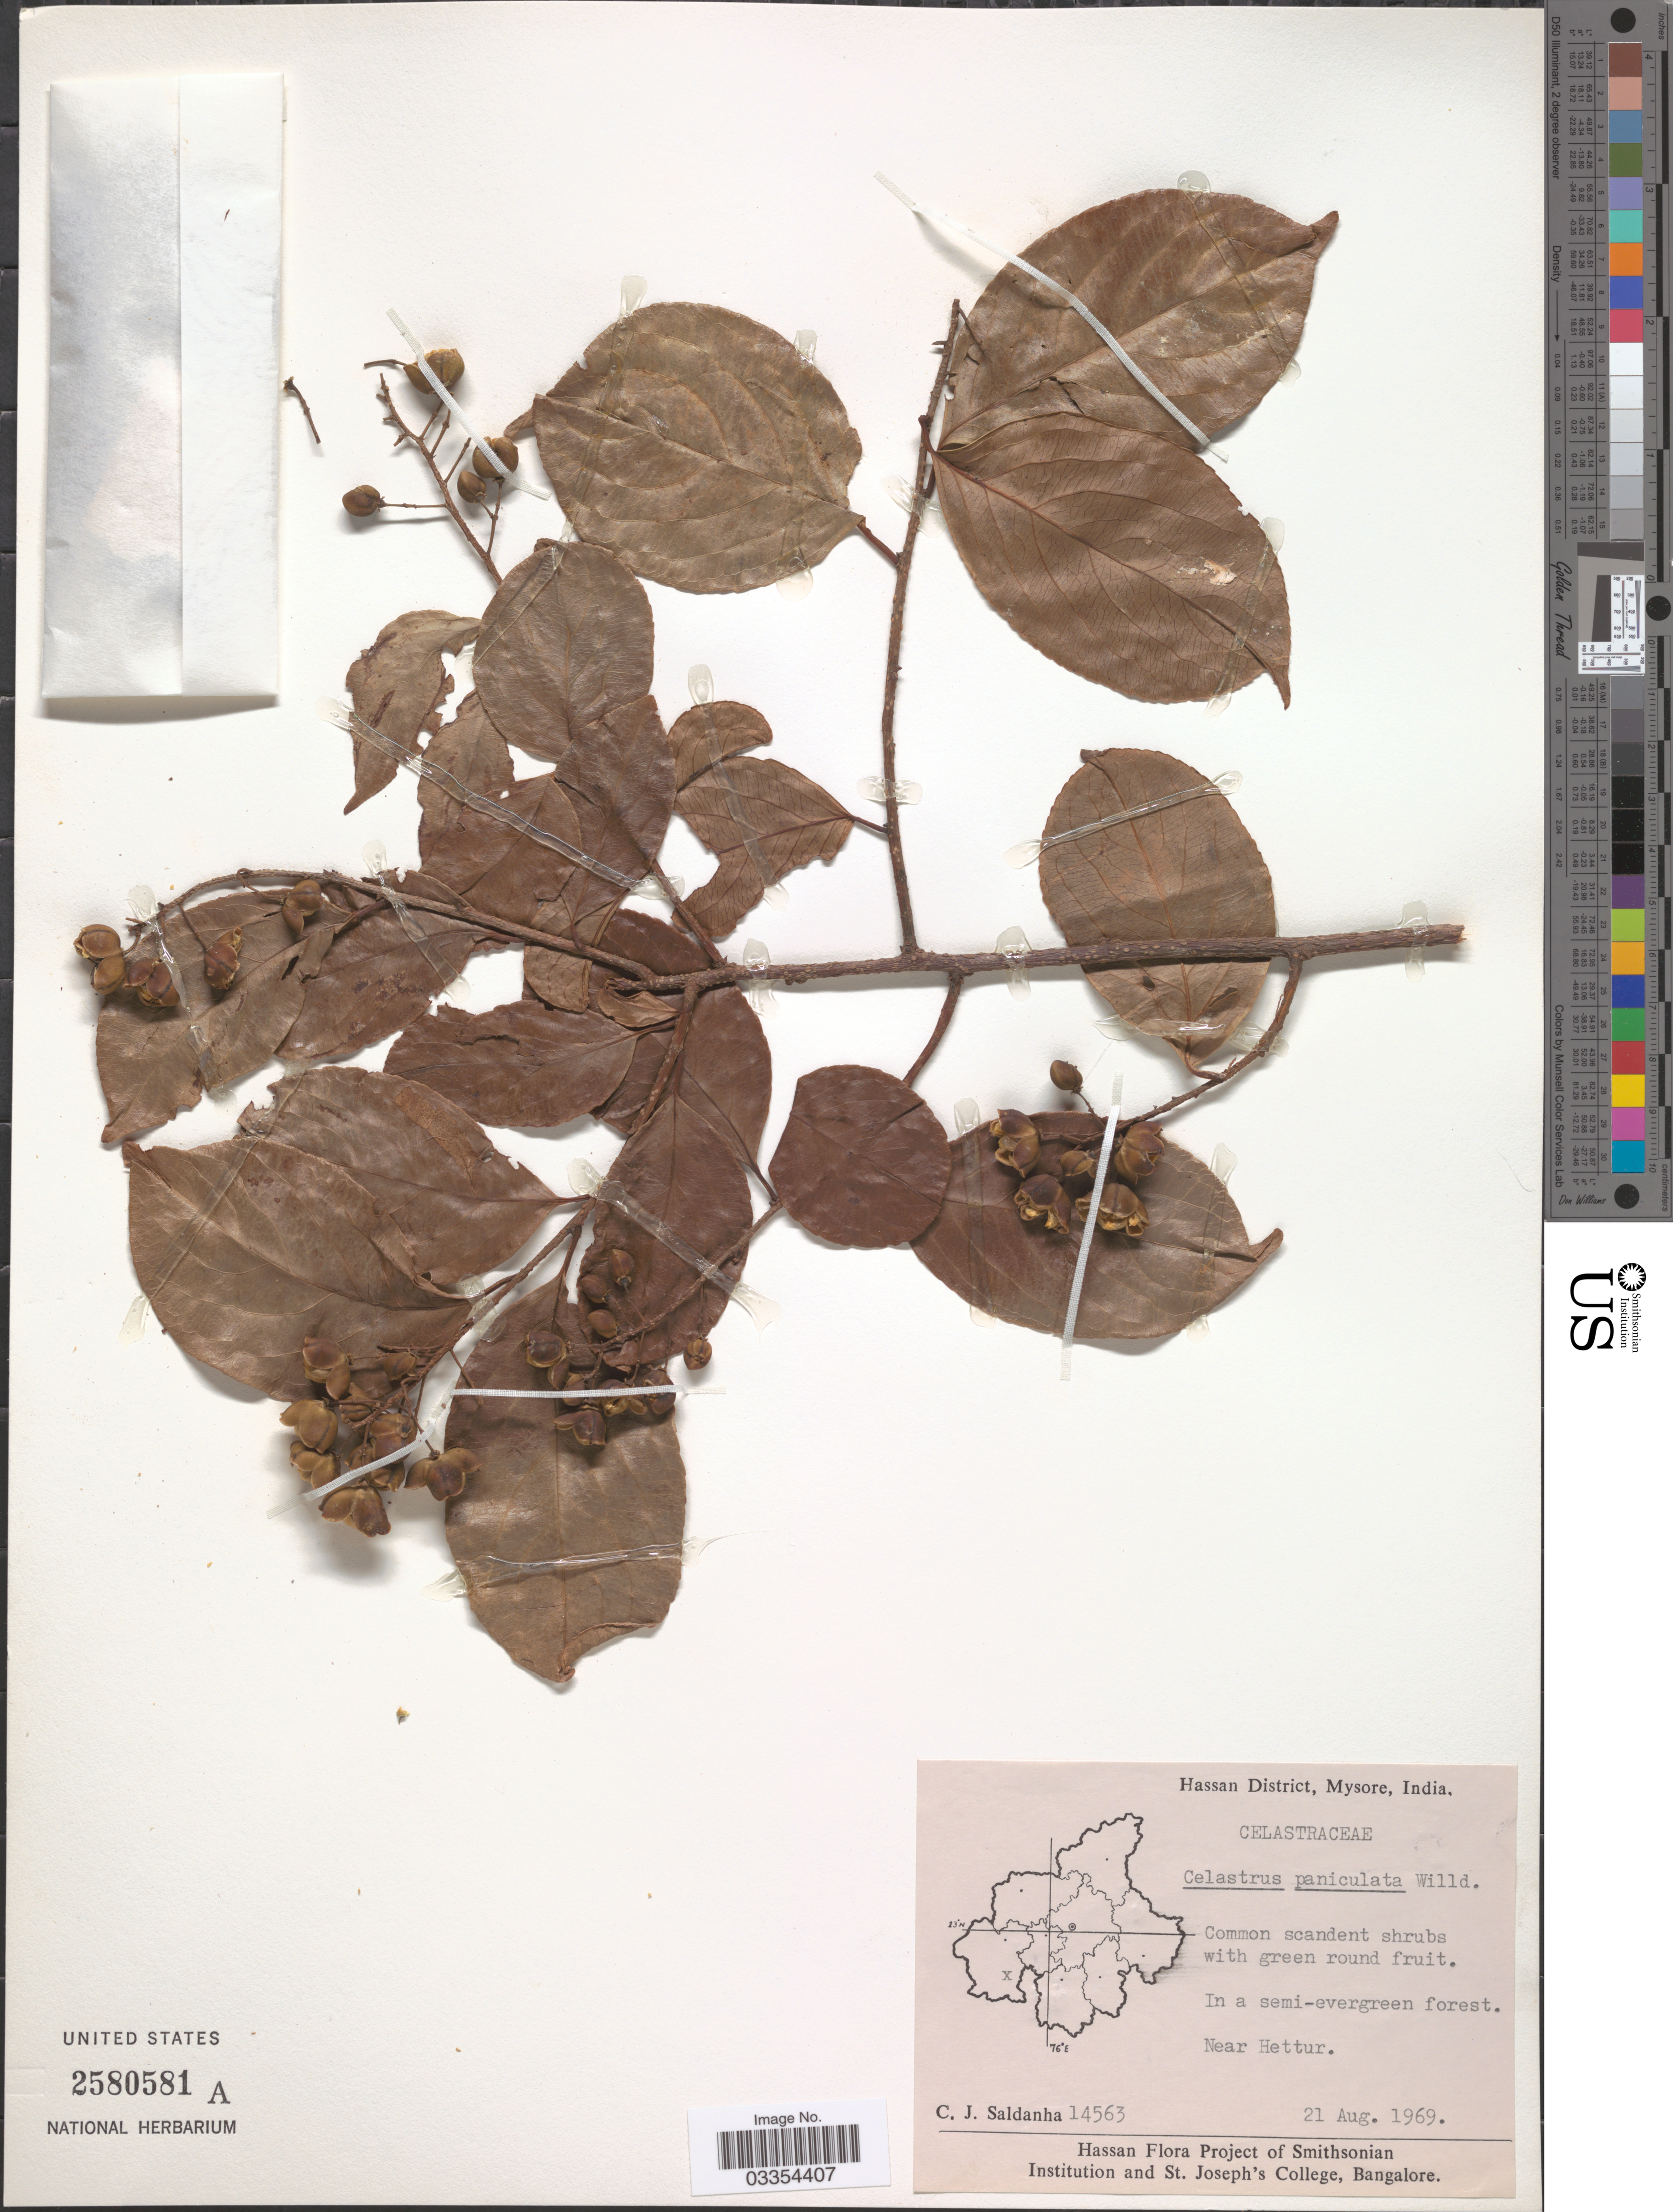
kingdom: Plantae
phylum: Tracheophyta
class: Magnoliopsida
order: Celastrales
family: Celastraceae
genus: Celastrus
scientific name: Celastrus paniculatus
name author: Willd.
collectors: C. J. Saldanha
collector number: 14563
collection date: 1969-08-21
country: India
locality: Hassan District, Mysore. Near Hettur.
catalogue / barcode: US 2580581A